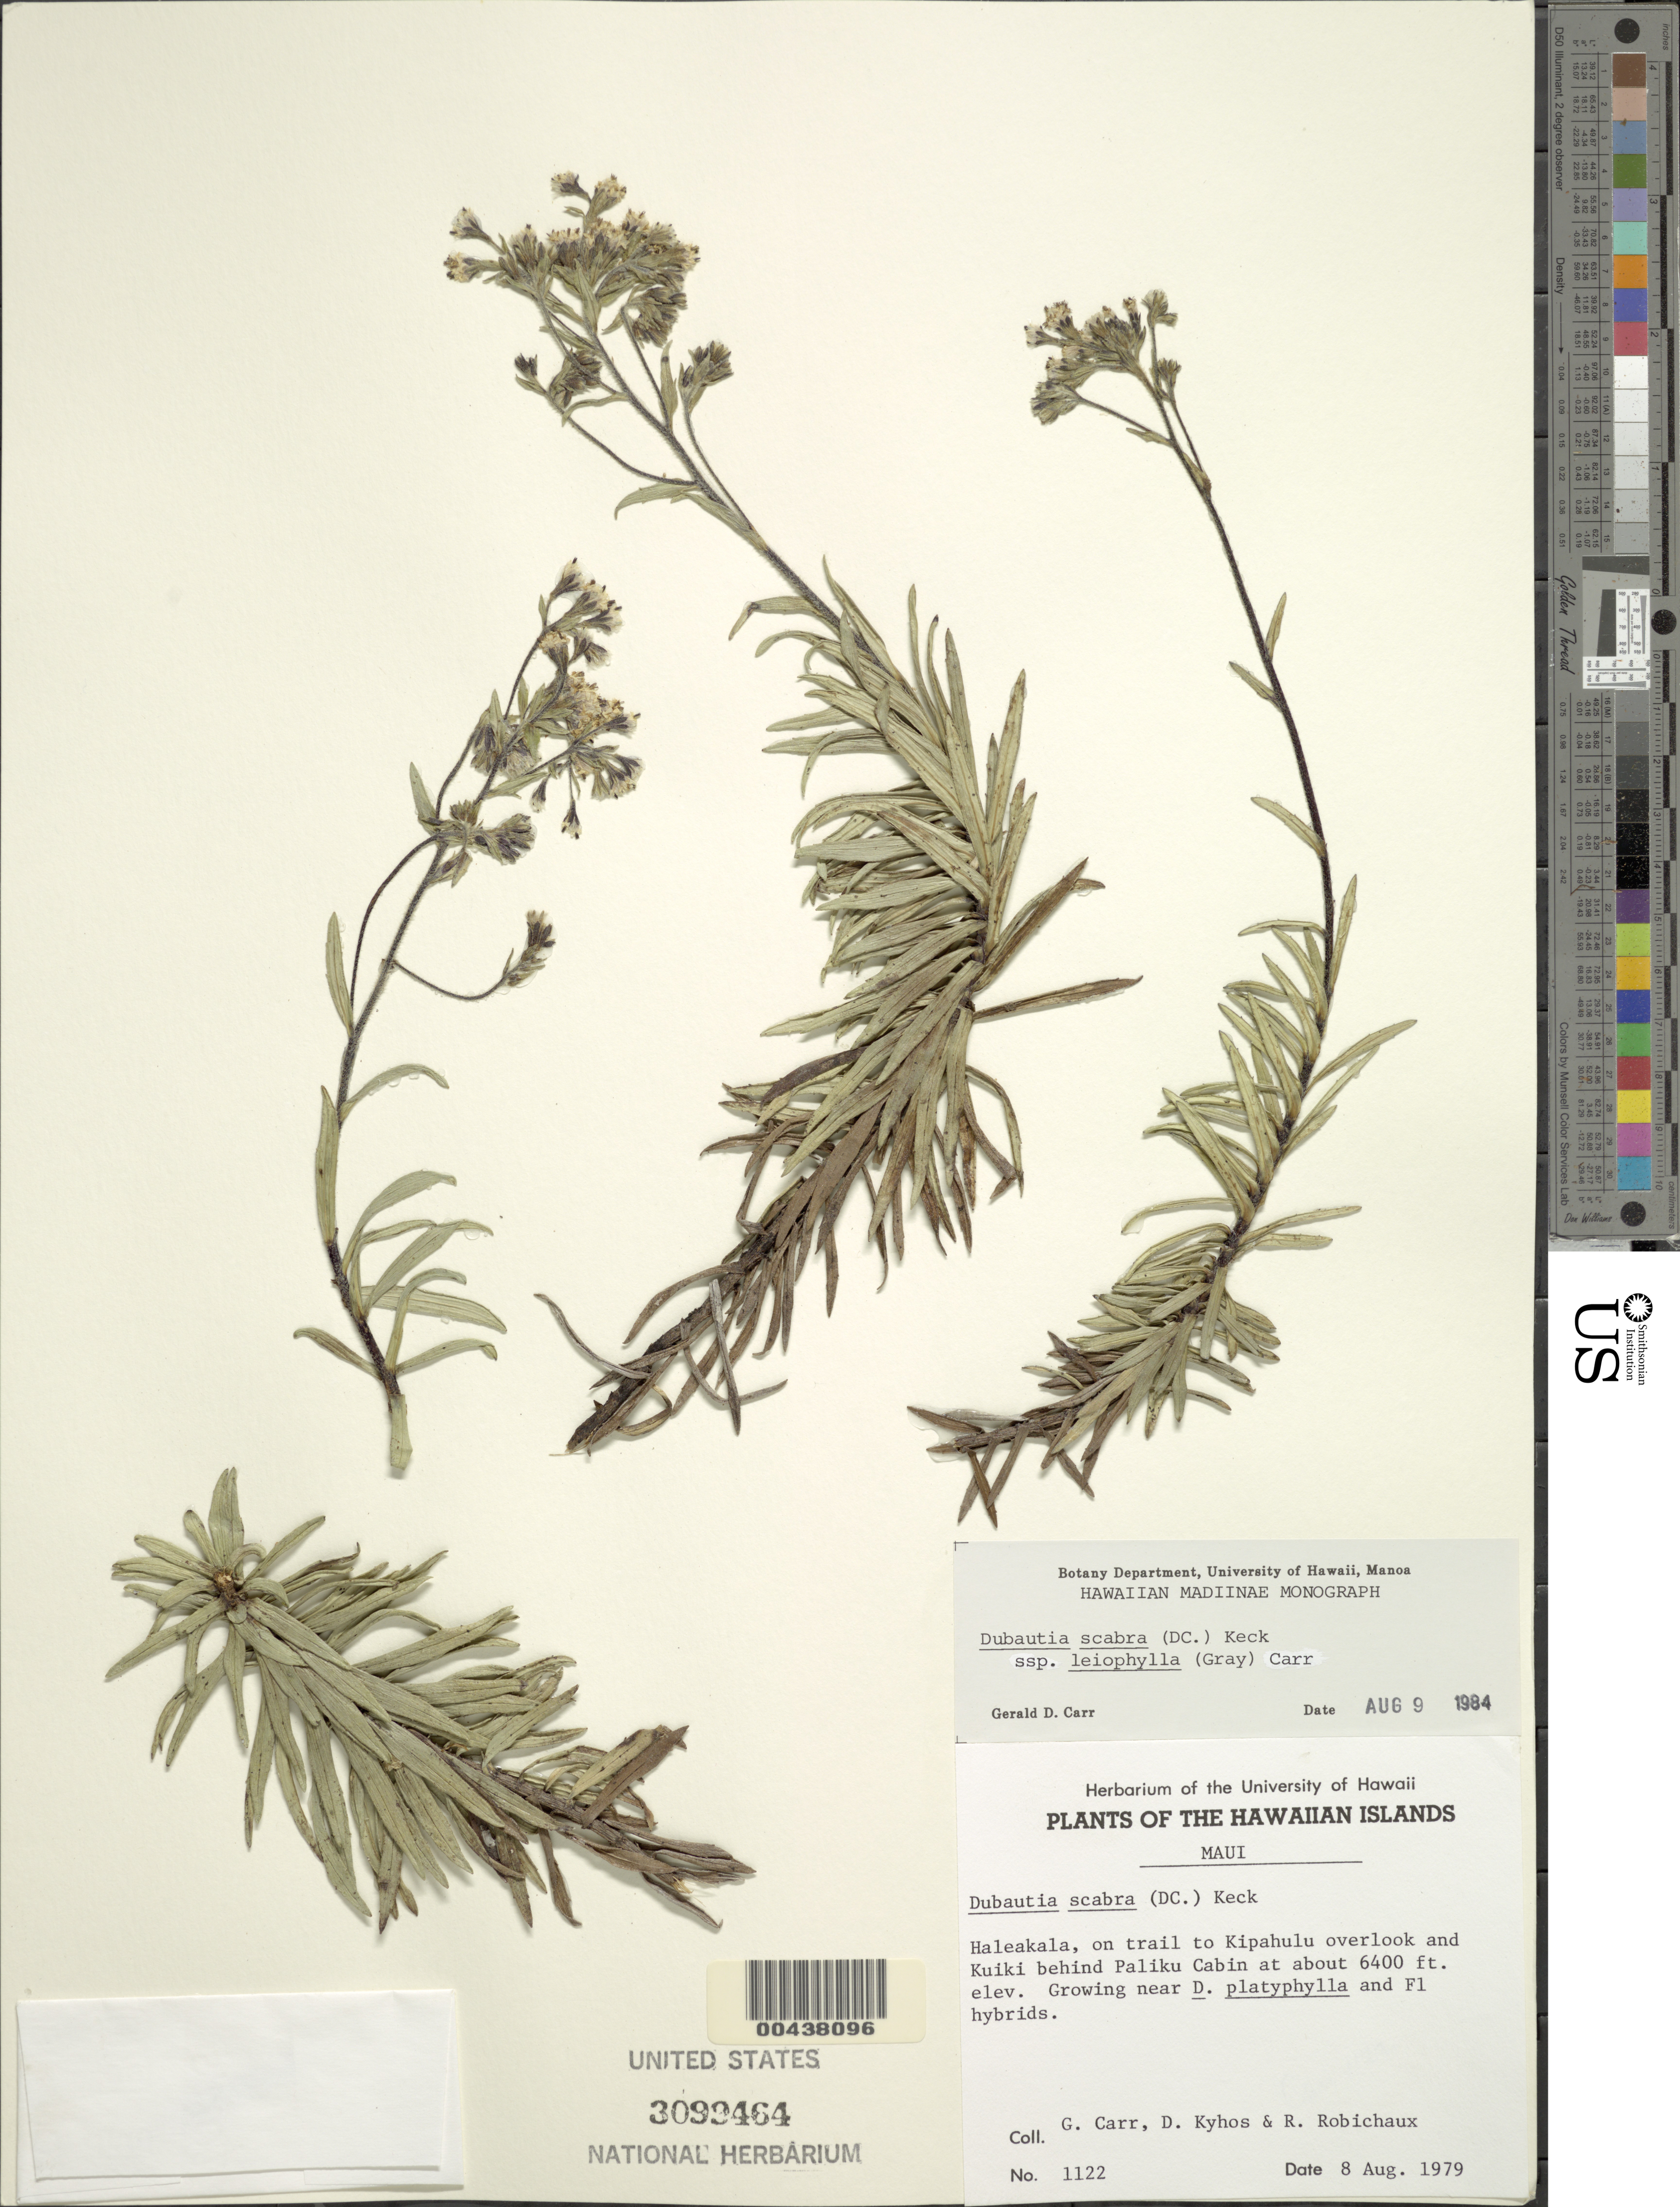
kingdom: Plantae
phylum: Tracheophyta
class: Magnoliopsida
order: Asterales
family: Asteraceae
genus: Dubautia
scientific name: Dubautia scabra subsp. leiophylla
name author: (A. Gray) G.D. Carr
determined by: Carr, G. D.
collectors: G. D. Carr, D. W. Kyhos & R. Robichaux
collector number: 1122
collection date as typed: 8 Aug 1979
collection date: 1979-08-08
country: United States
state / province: Hawaii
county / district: Maui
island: Maui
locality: Haleakala, on trail to Kipahulu overlook and Kuiki behind Paliku Cabin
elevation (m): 1951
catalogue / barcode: US 3099464